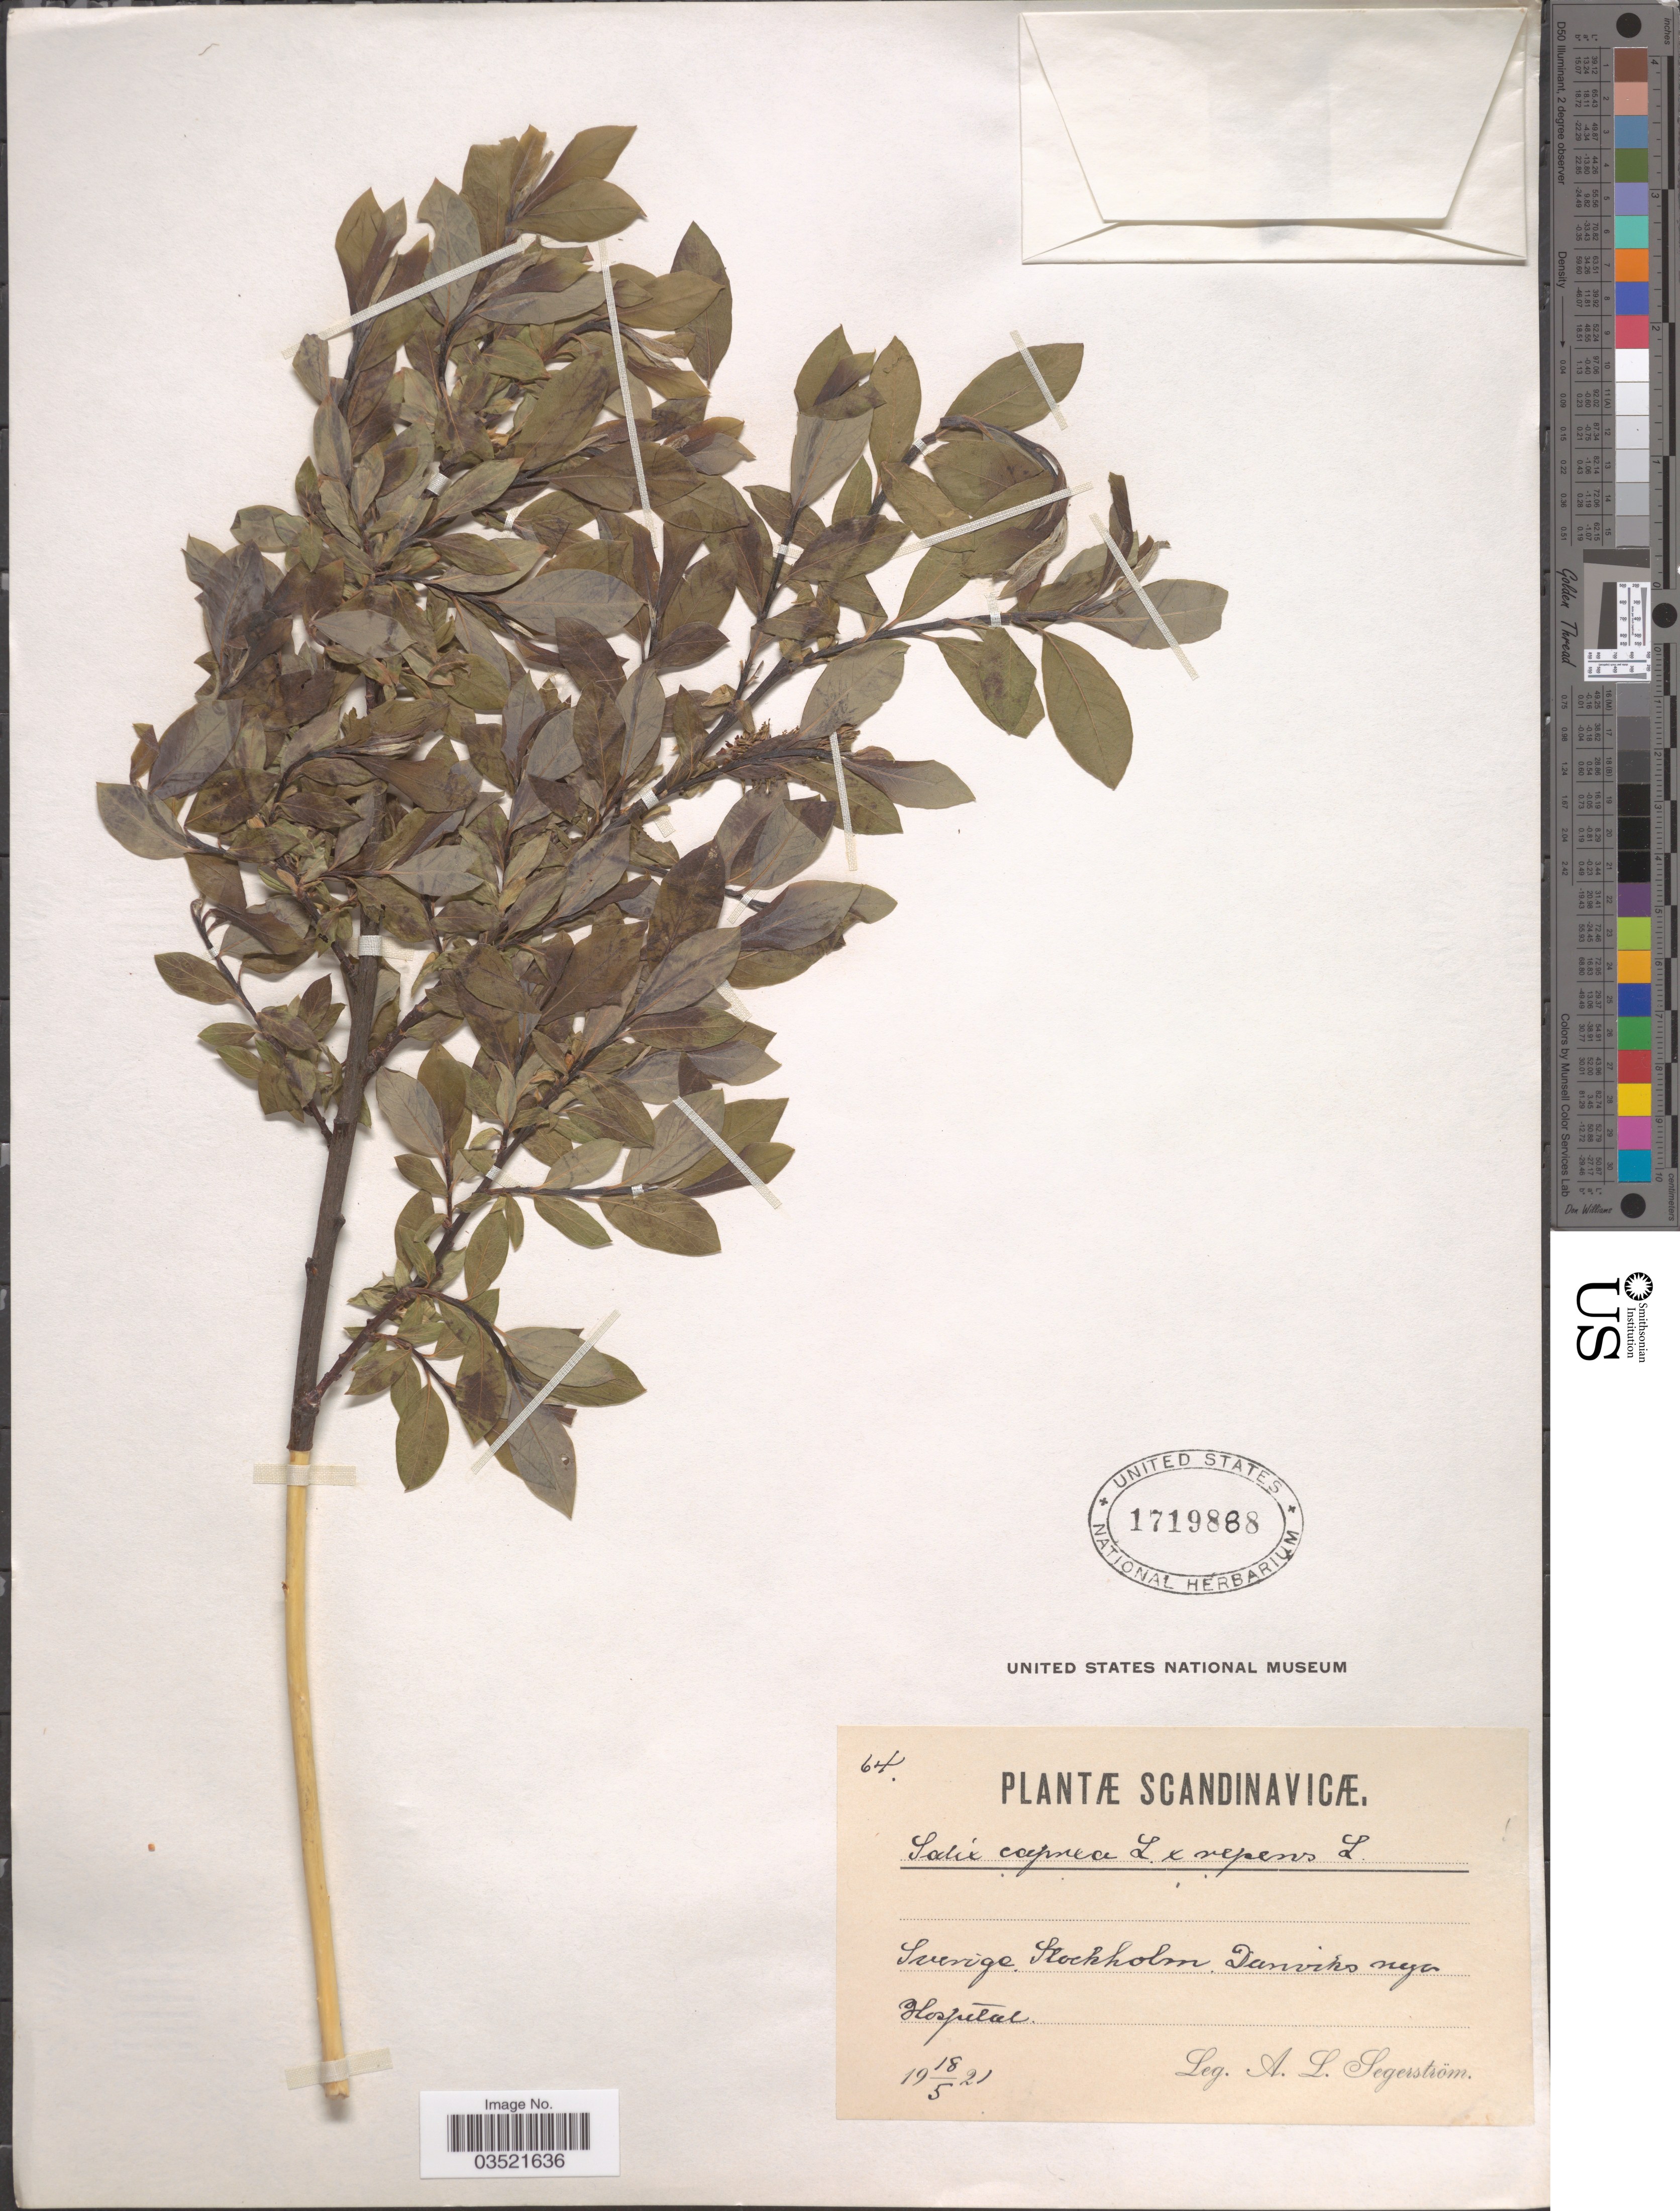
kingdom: Plantae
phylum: Tracheophyta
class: Magnoliopsida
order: Malpighiales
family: Salicaceae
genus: Salix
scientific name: Salix caprea x S. repens L.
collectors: A. Segerström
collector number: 64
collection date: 1921-05-18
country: Sweden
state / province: Stockholm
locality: Scandinavicæ. Sverige, Stockholm. Danviks nya Hospital.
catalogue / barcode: US 1719888